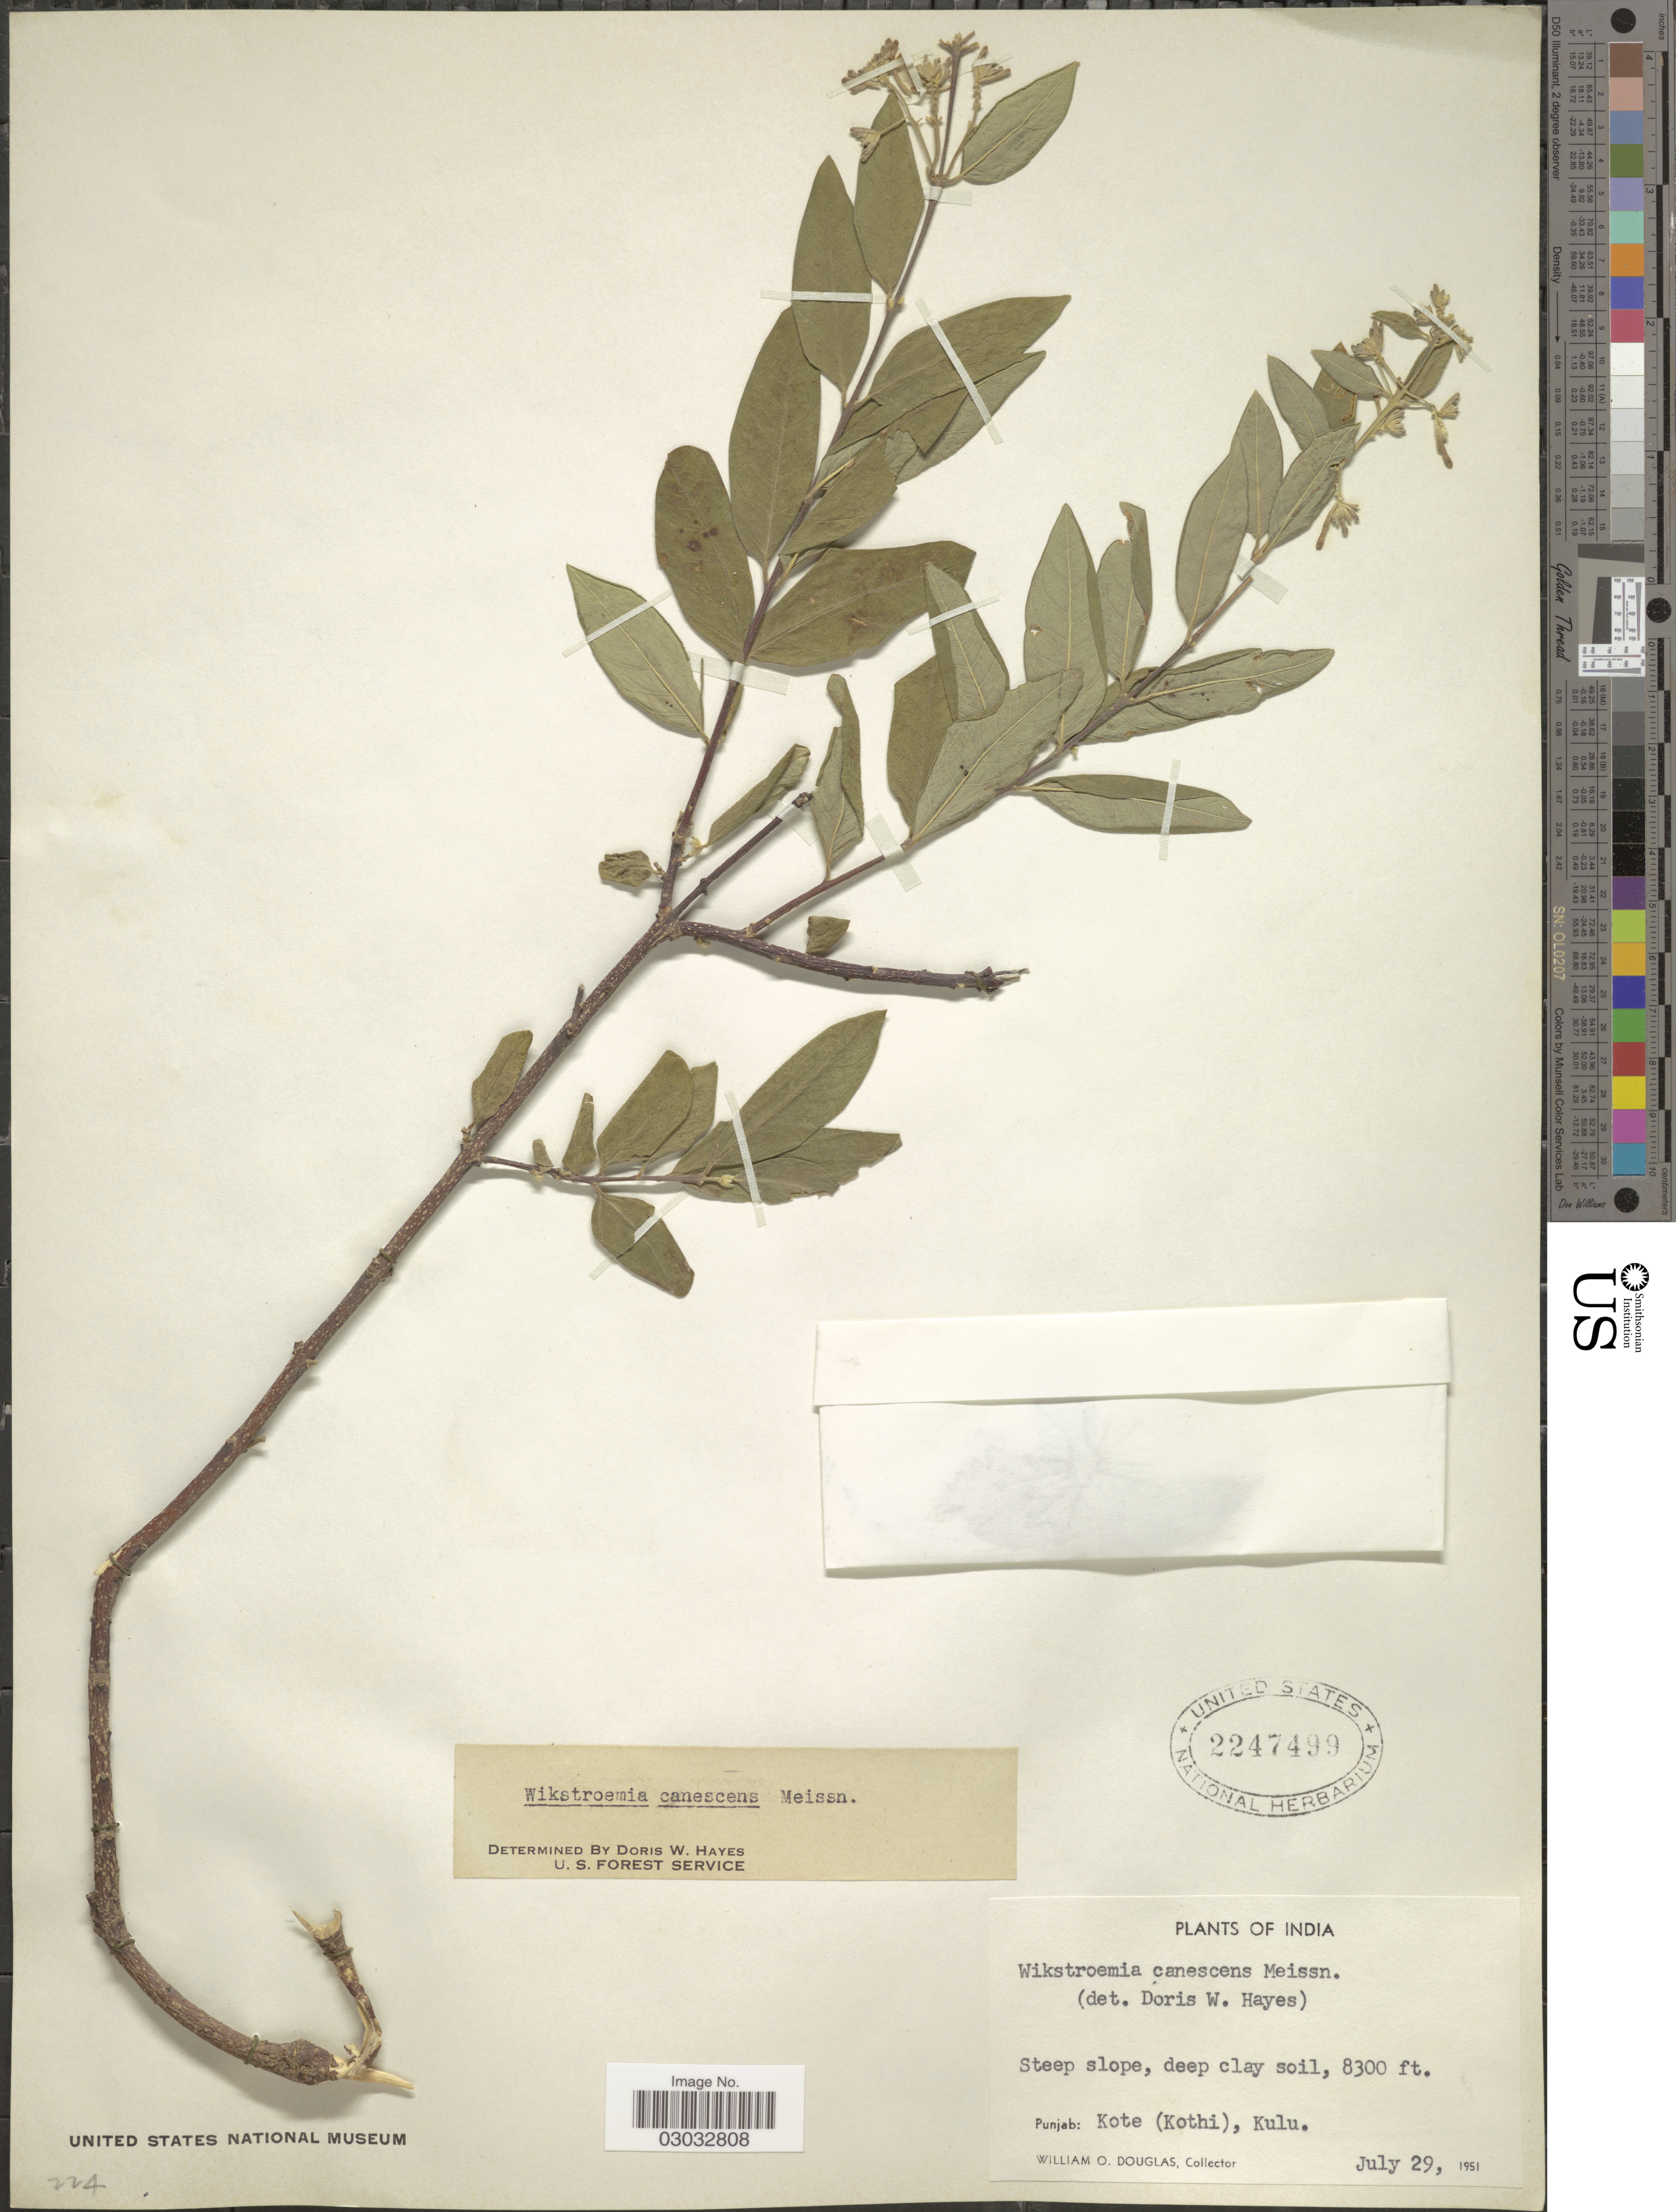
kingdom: Plantae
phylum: Tracheophyta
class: Magnoliopsida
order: Malvales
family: Thymelaeaceae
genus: Wikstroemia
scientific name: Wikstroemia canescens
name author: Meisn.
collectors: W. Douglas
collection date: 1951-07-29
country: India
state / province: Punjab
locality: Punjab: Kote (Kothi), Kulu.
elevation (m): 2530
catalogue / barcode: US 2247499